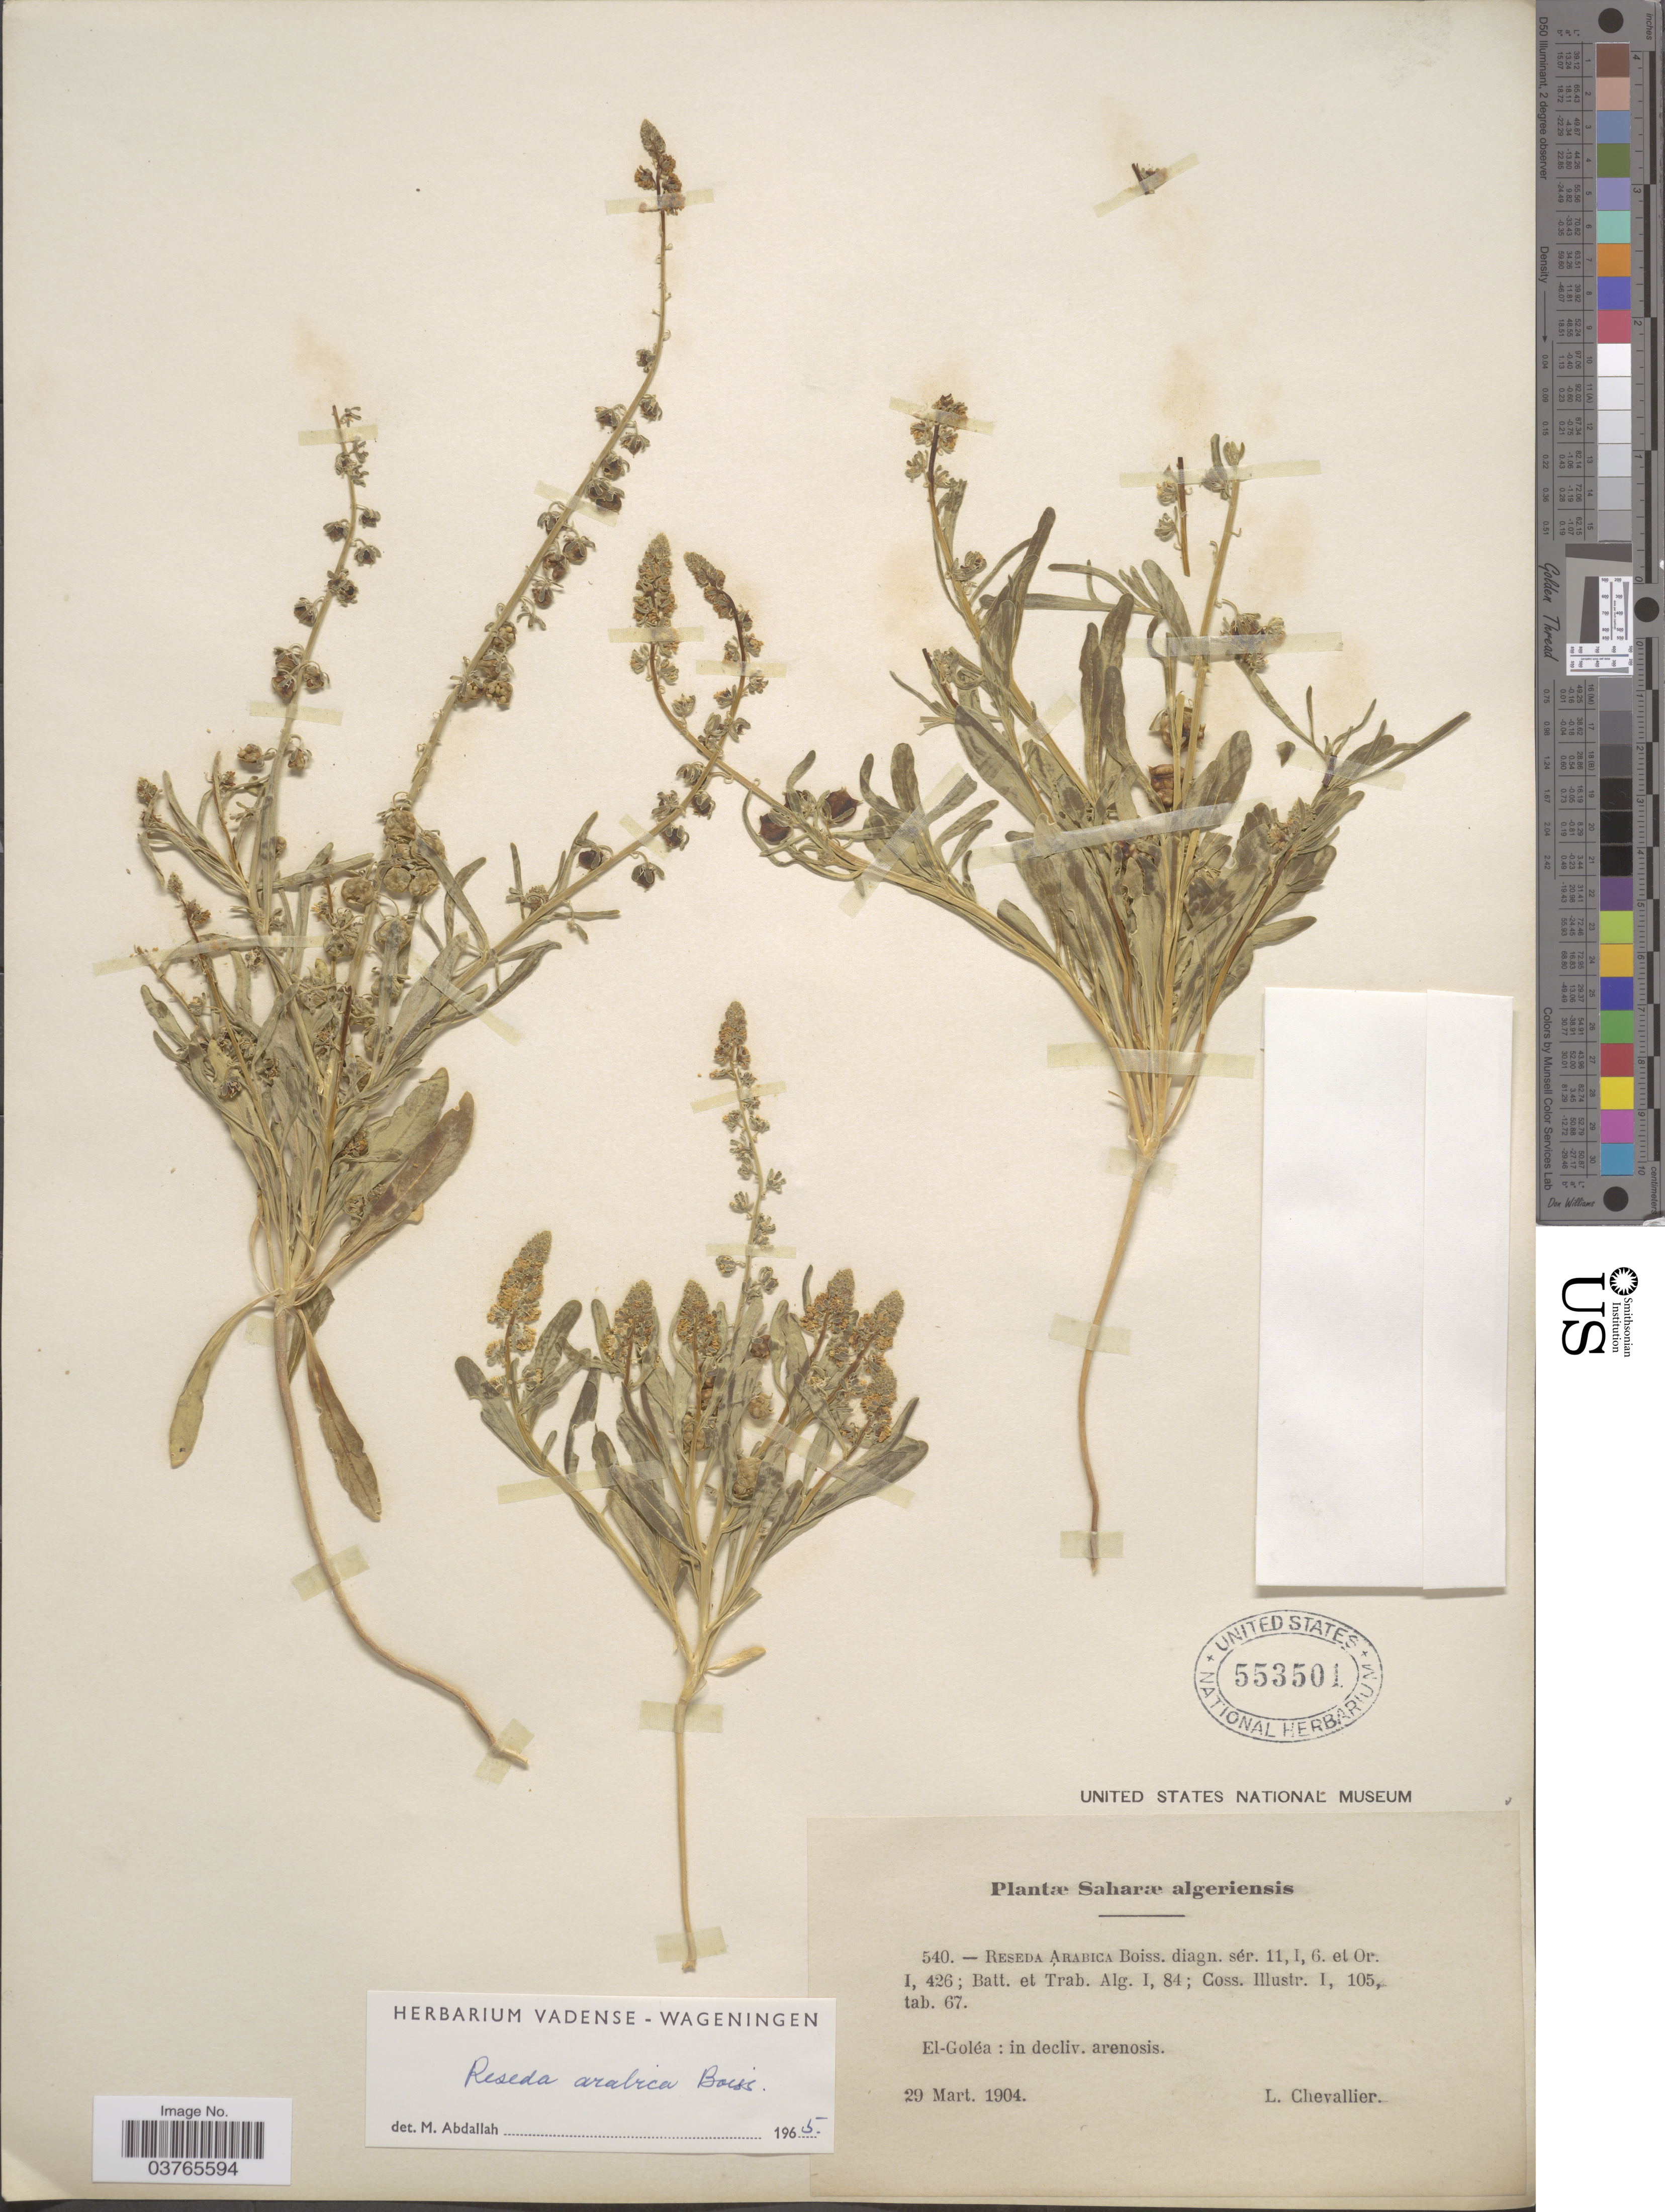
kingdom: Plantae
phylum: Tracheophyta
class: Magnoliopsida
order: Brassicales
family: Resedaceae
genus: Reseda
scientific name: Reseda arabica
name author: Boiss.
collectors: L. Chevallier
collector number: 540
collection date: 1904-03-29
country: Algeria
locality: Saharæ algeriensis. El-Goléa: in decliv. arenosis.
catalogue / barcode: US 553501